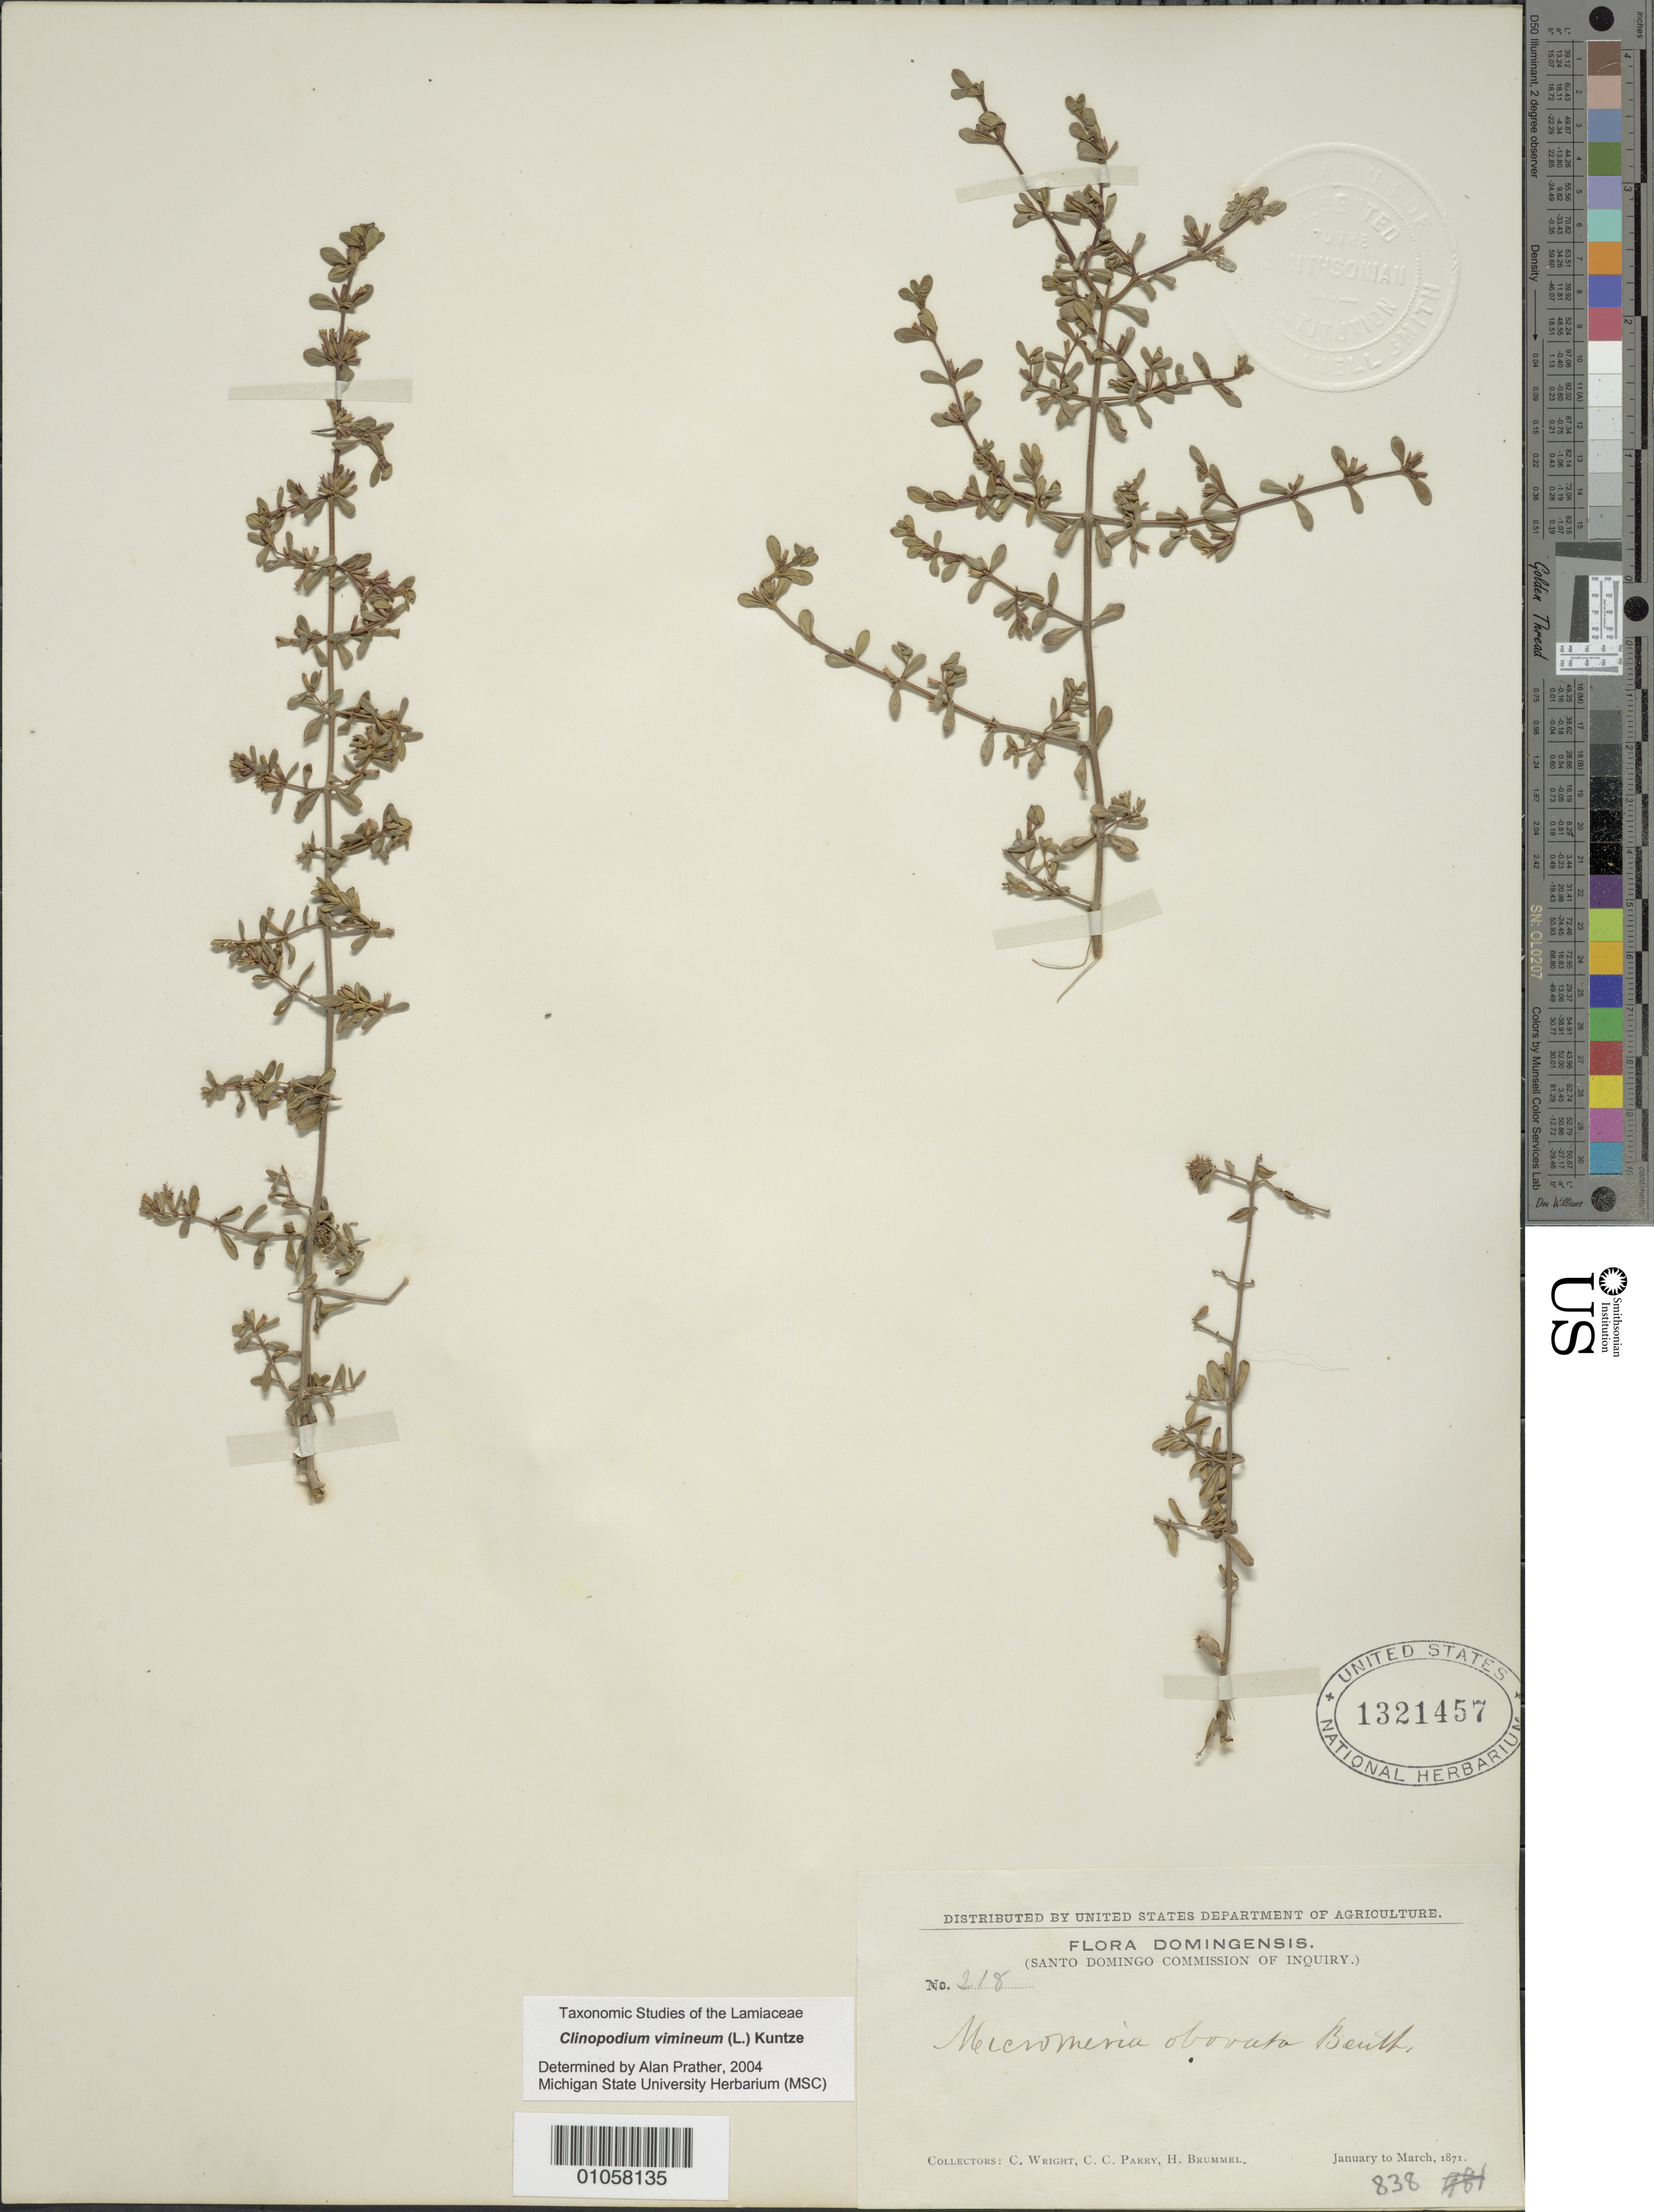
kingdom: Plantae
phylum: Tracheophyta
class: Magnoliopsida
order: Lamiales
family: Lamiaceae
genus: Clinopodium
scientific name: Clinopodium vimineum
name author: (L.) Kuntze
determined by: Prather, L. A.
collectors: C. Wright, C. C. Perry & H. Brummel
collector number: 218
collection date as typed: Jan 1871 to -- Mar 1871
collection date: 1871-01/1871-03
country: Dominican Republic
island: Hispaniola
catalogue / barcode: US 1321457